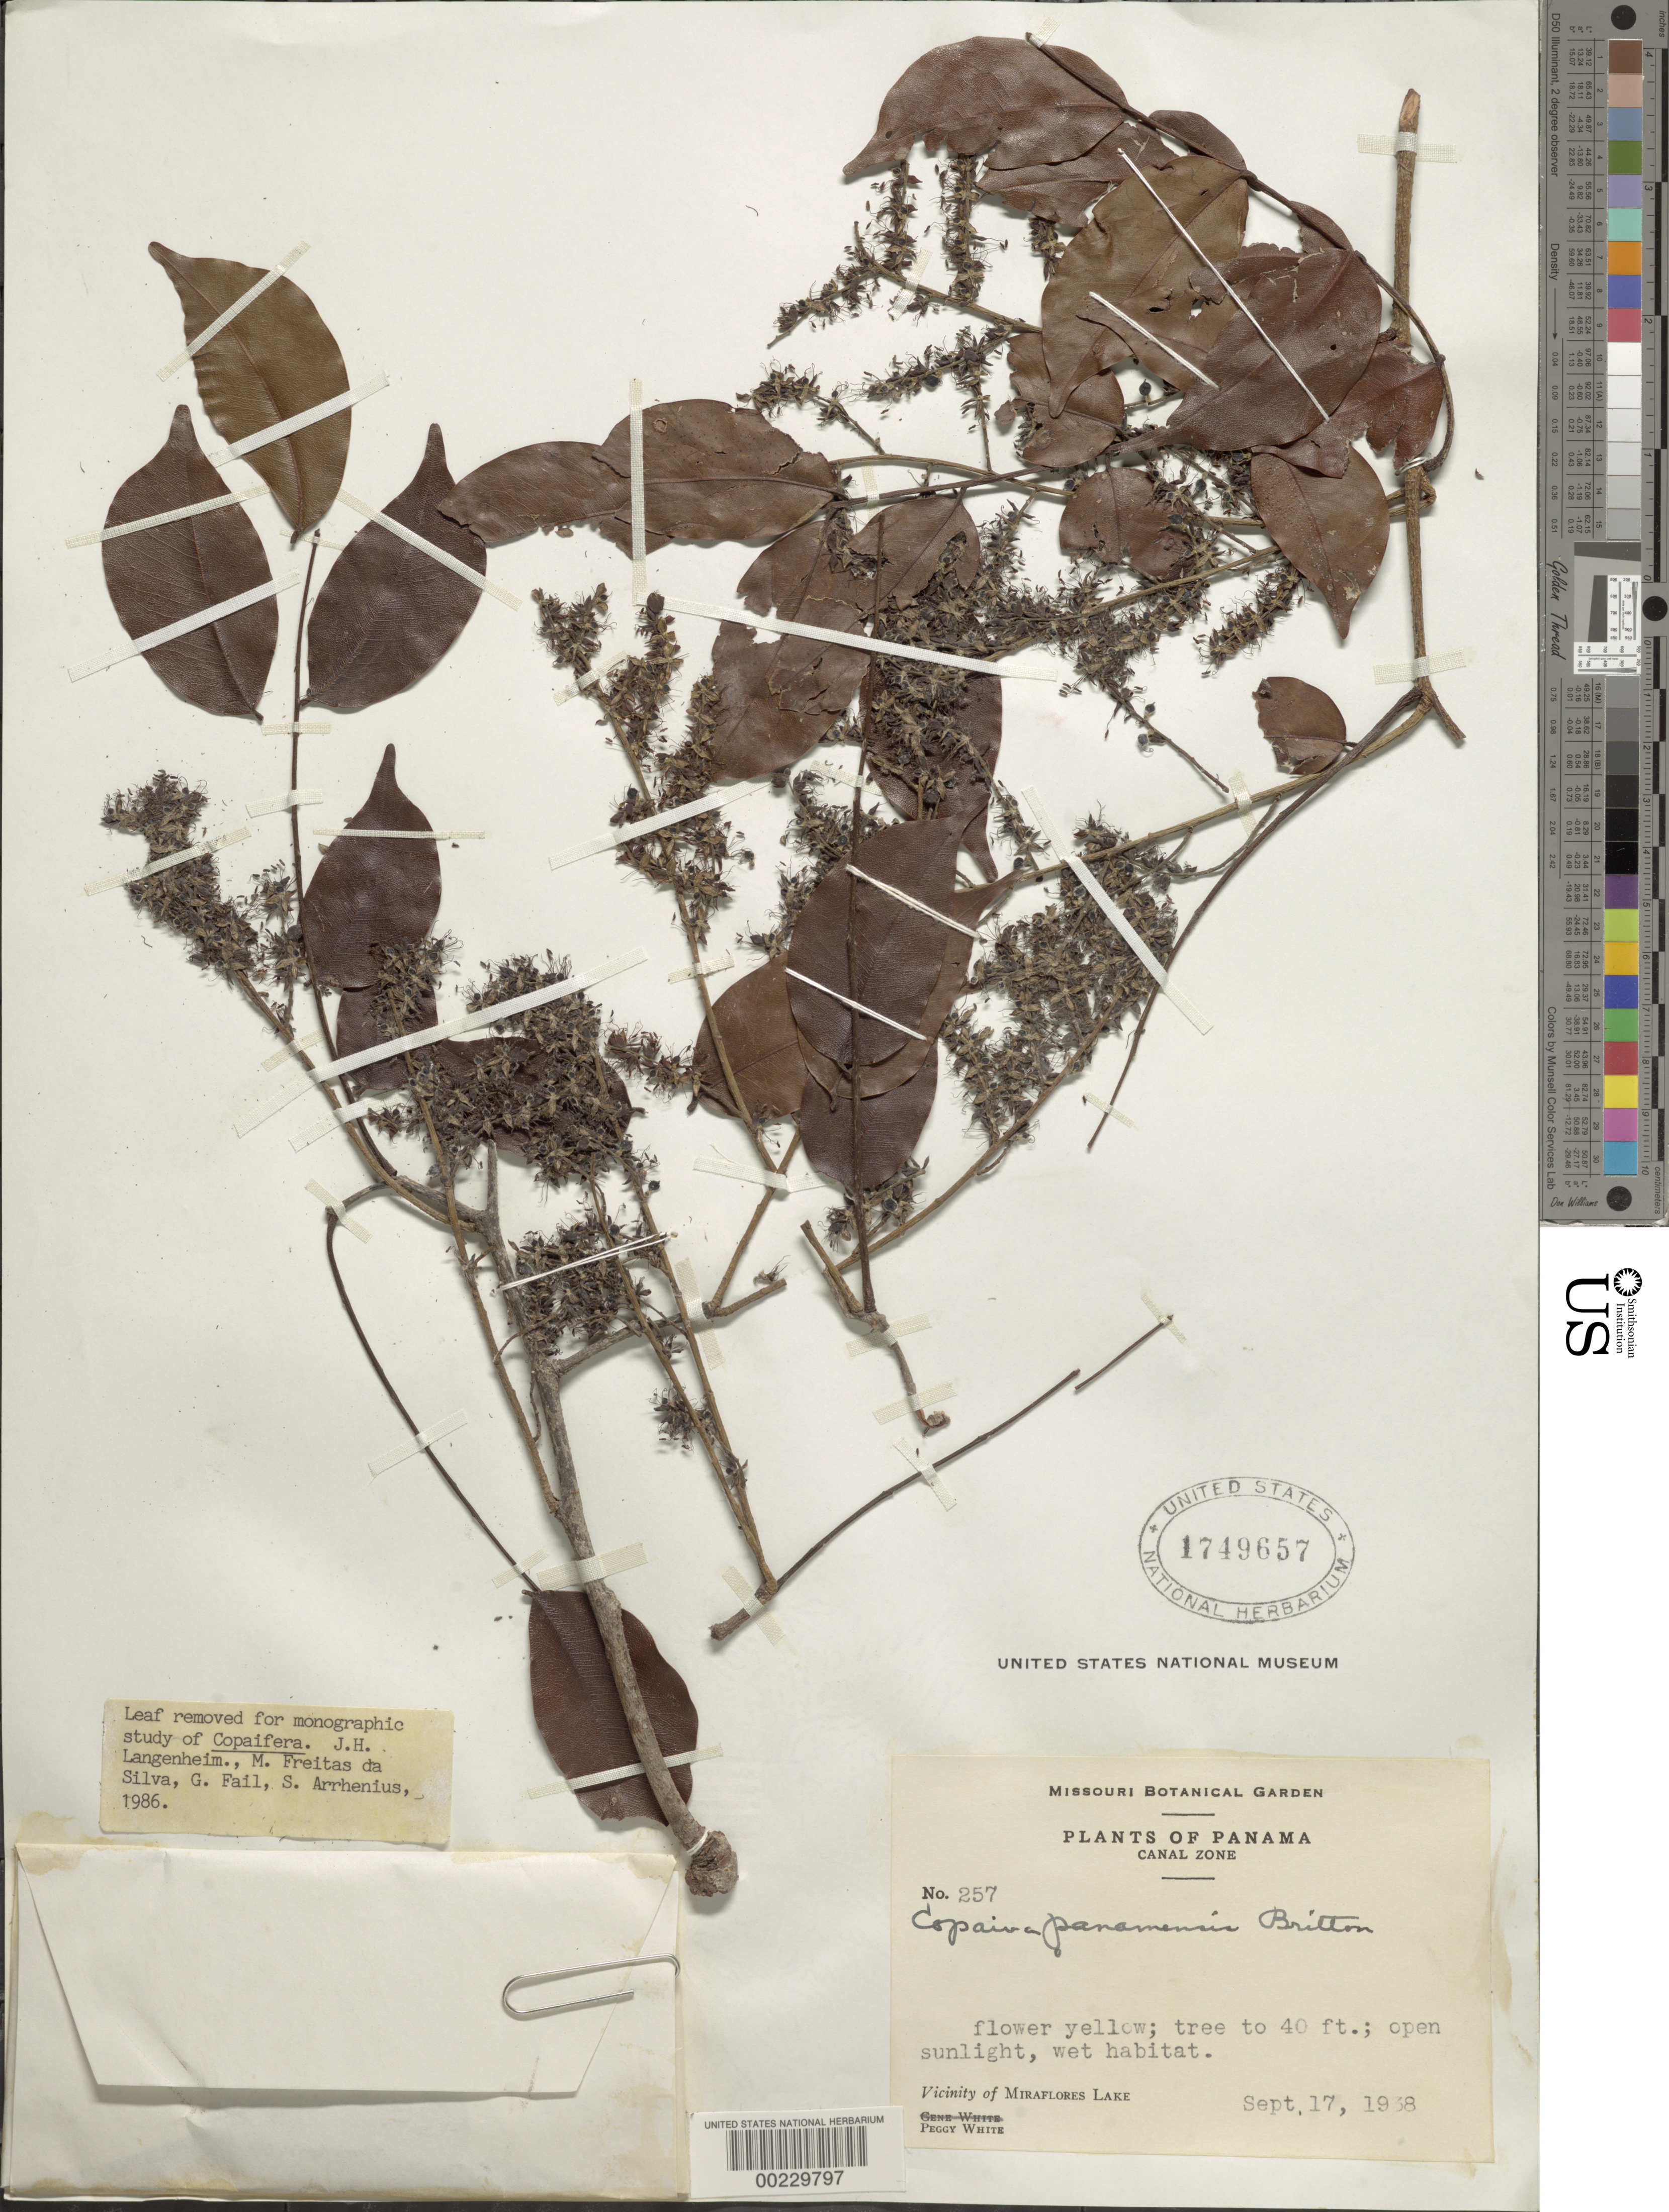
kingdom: Plantae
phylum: Tracheophyta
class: Magnoliopsida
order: Fabales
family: Fabaceae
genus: Copaifera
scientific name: Copaifera panamensis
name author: (Britton) Standl.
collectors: P. White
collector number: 257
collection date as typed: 17 Sep 1938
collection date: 1938-09-17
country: Panama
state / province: Panamá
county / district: Canal Zone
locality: Vicinity of Miraflores Lake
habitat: Wet habitat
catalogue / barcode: US 1749657